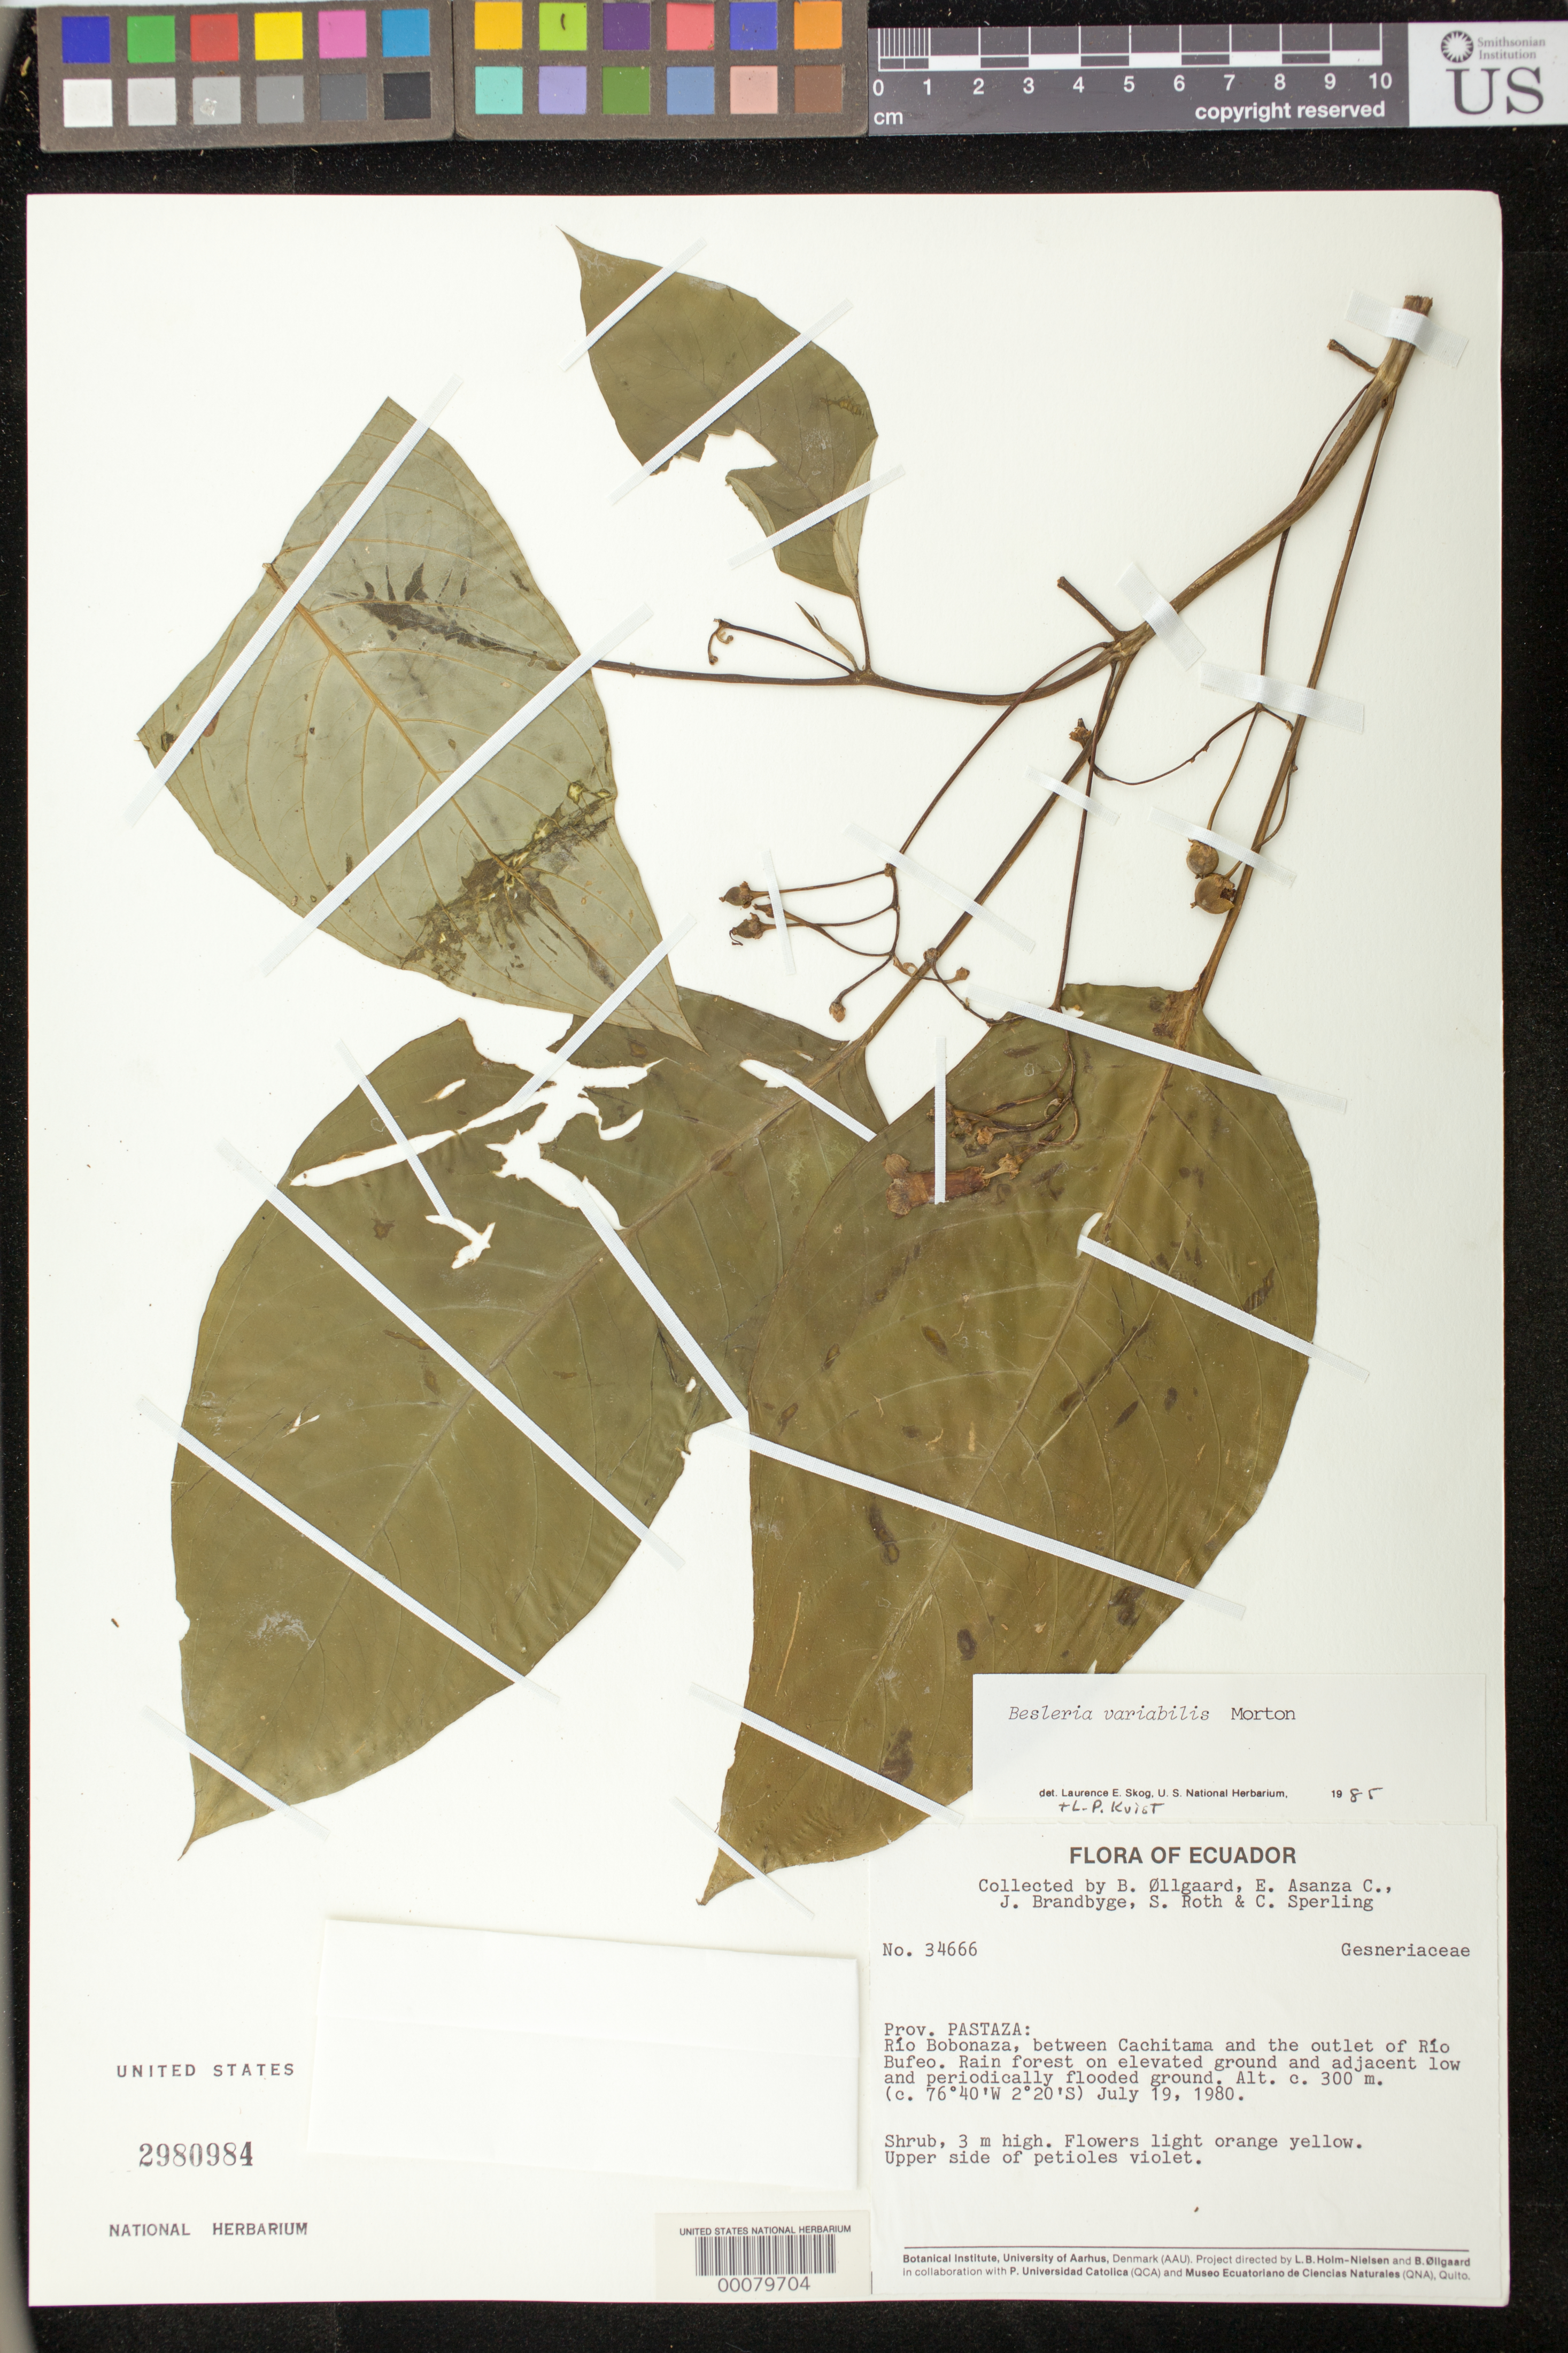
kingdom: Plantae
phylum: Tracheophyta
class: Magnoliopsida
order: Lamiales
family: Gesneriaceae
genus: Besleria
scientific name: Besleria variabilis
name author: C.V. Morton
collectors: B. Øllgaard, E. Asanza C., J. Brandbyge, S. Roth & C. Sperling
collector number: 34666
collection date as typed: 19 Jul 1980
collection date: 1980-07-19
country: Ecuador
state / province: Pastaza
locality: Rio Bobonaza, between Cachitama and the outlet of Rio Bufeo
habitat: Rain forest on elevated & nearby low & sometimes flooded ground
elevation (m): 300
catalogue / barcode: US 2980984